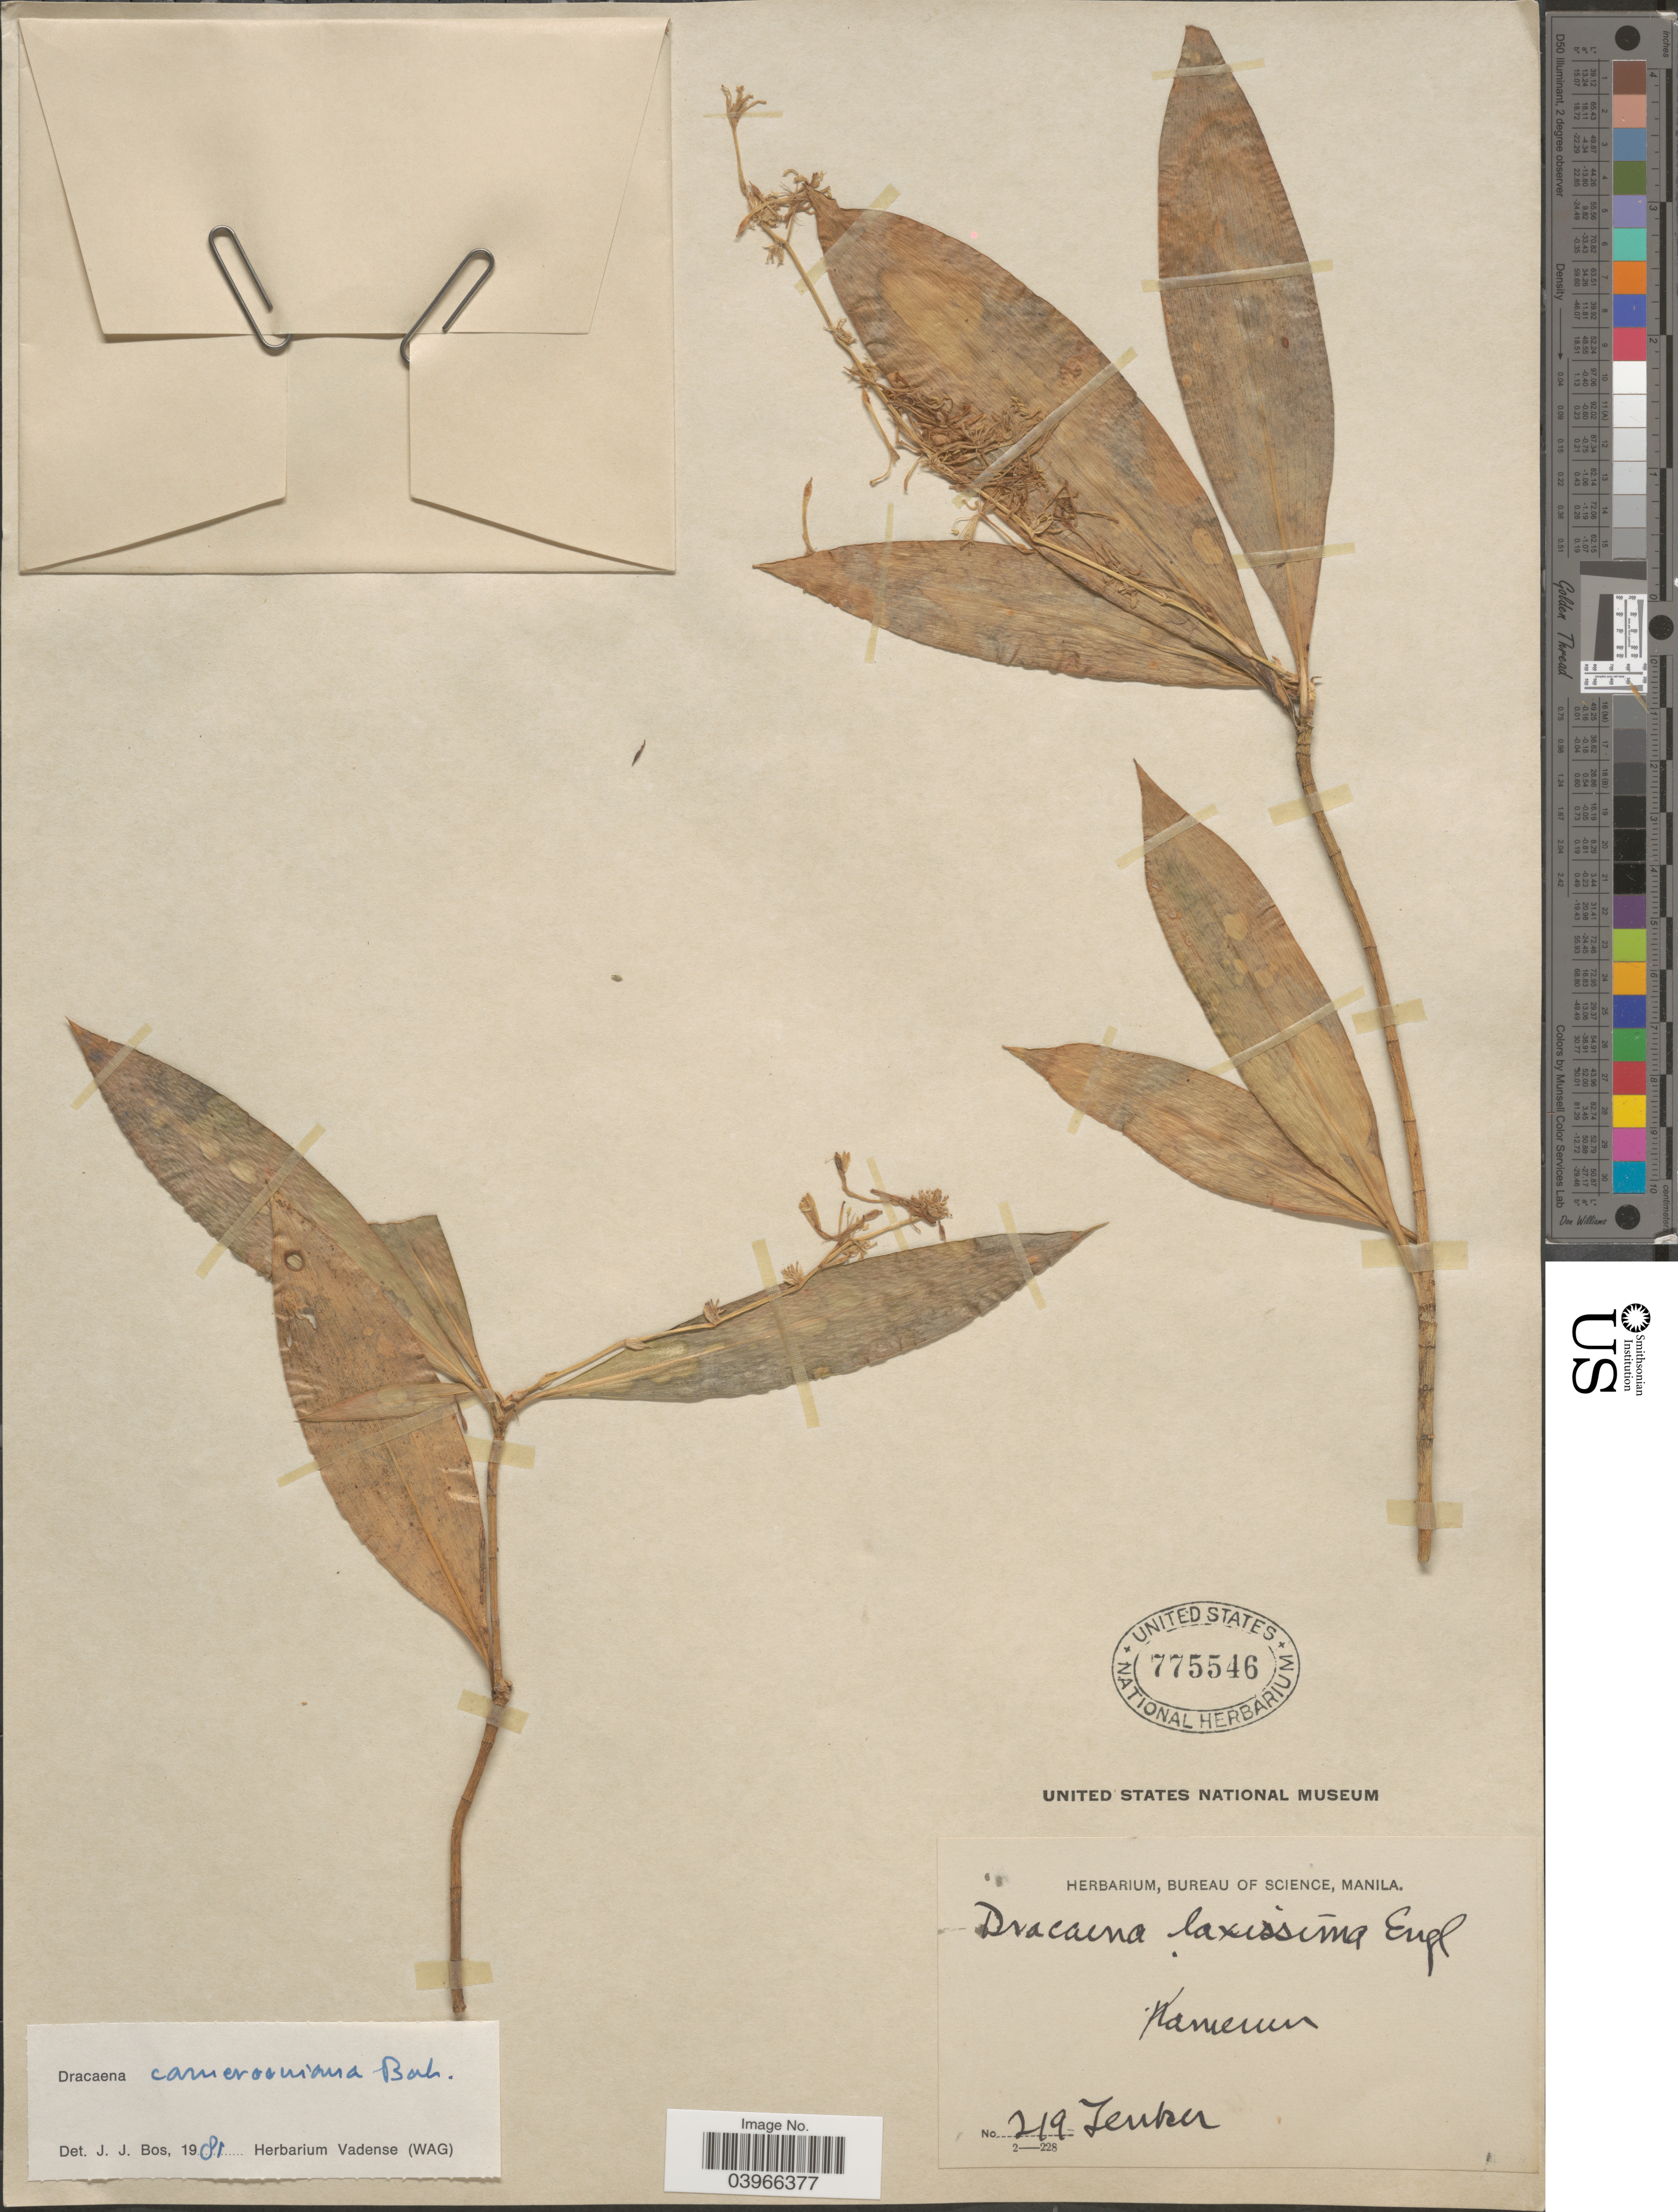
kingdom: Plantae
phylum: Tracheophyta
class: Liliopsida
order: Asparagales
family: Asparagaceae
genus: Dracaena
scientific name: Dracaena camerooniana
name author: Baker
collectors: Zenker, --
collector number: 219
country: Cameroon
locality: Kamerun.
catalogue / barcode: US 775546